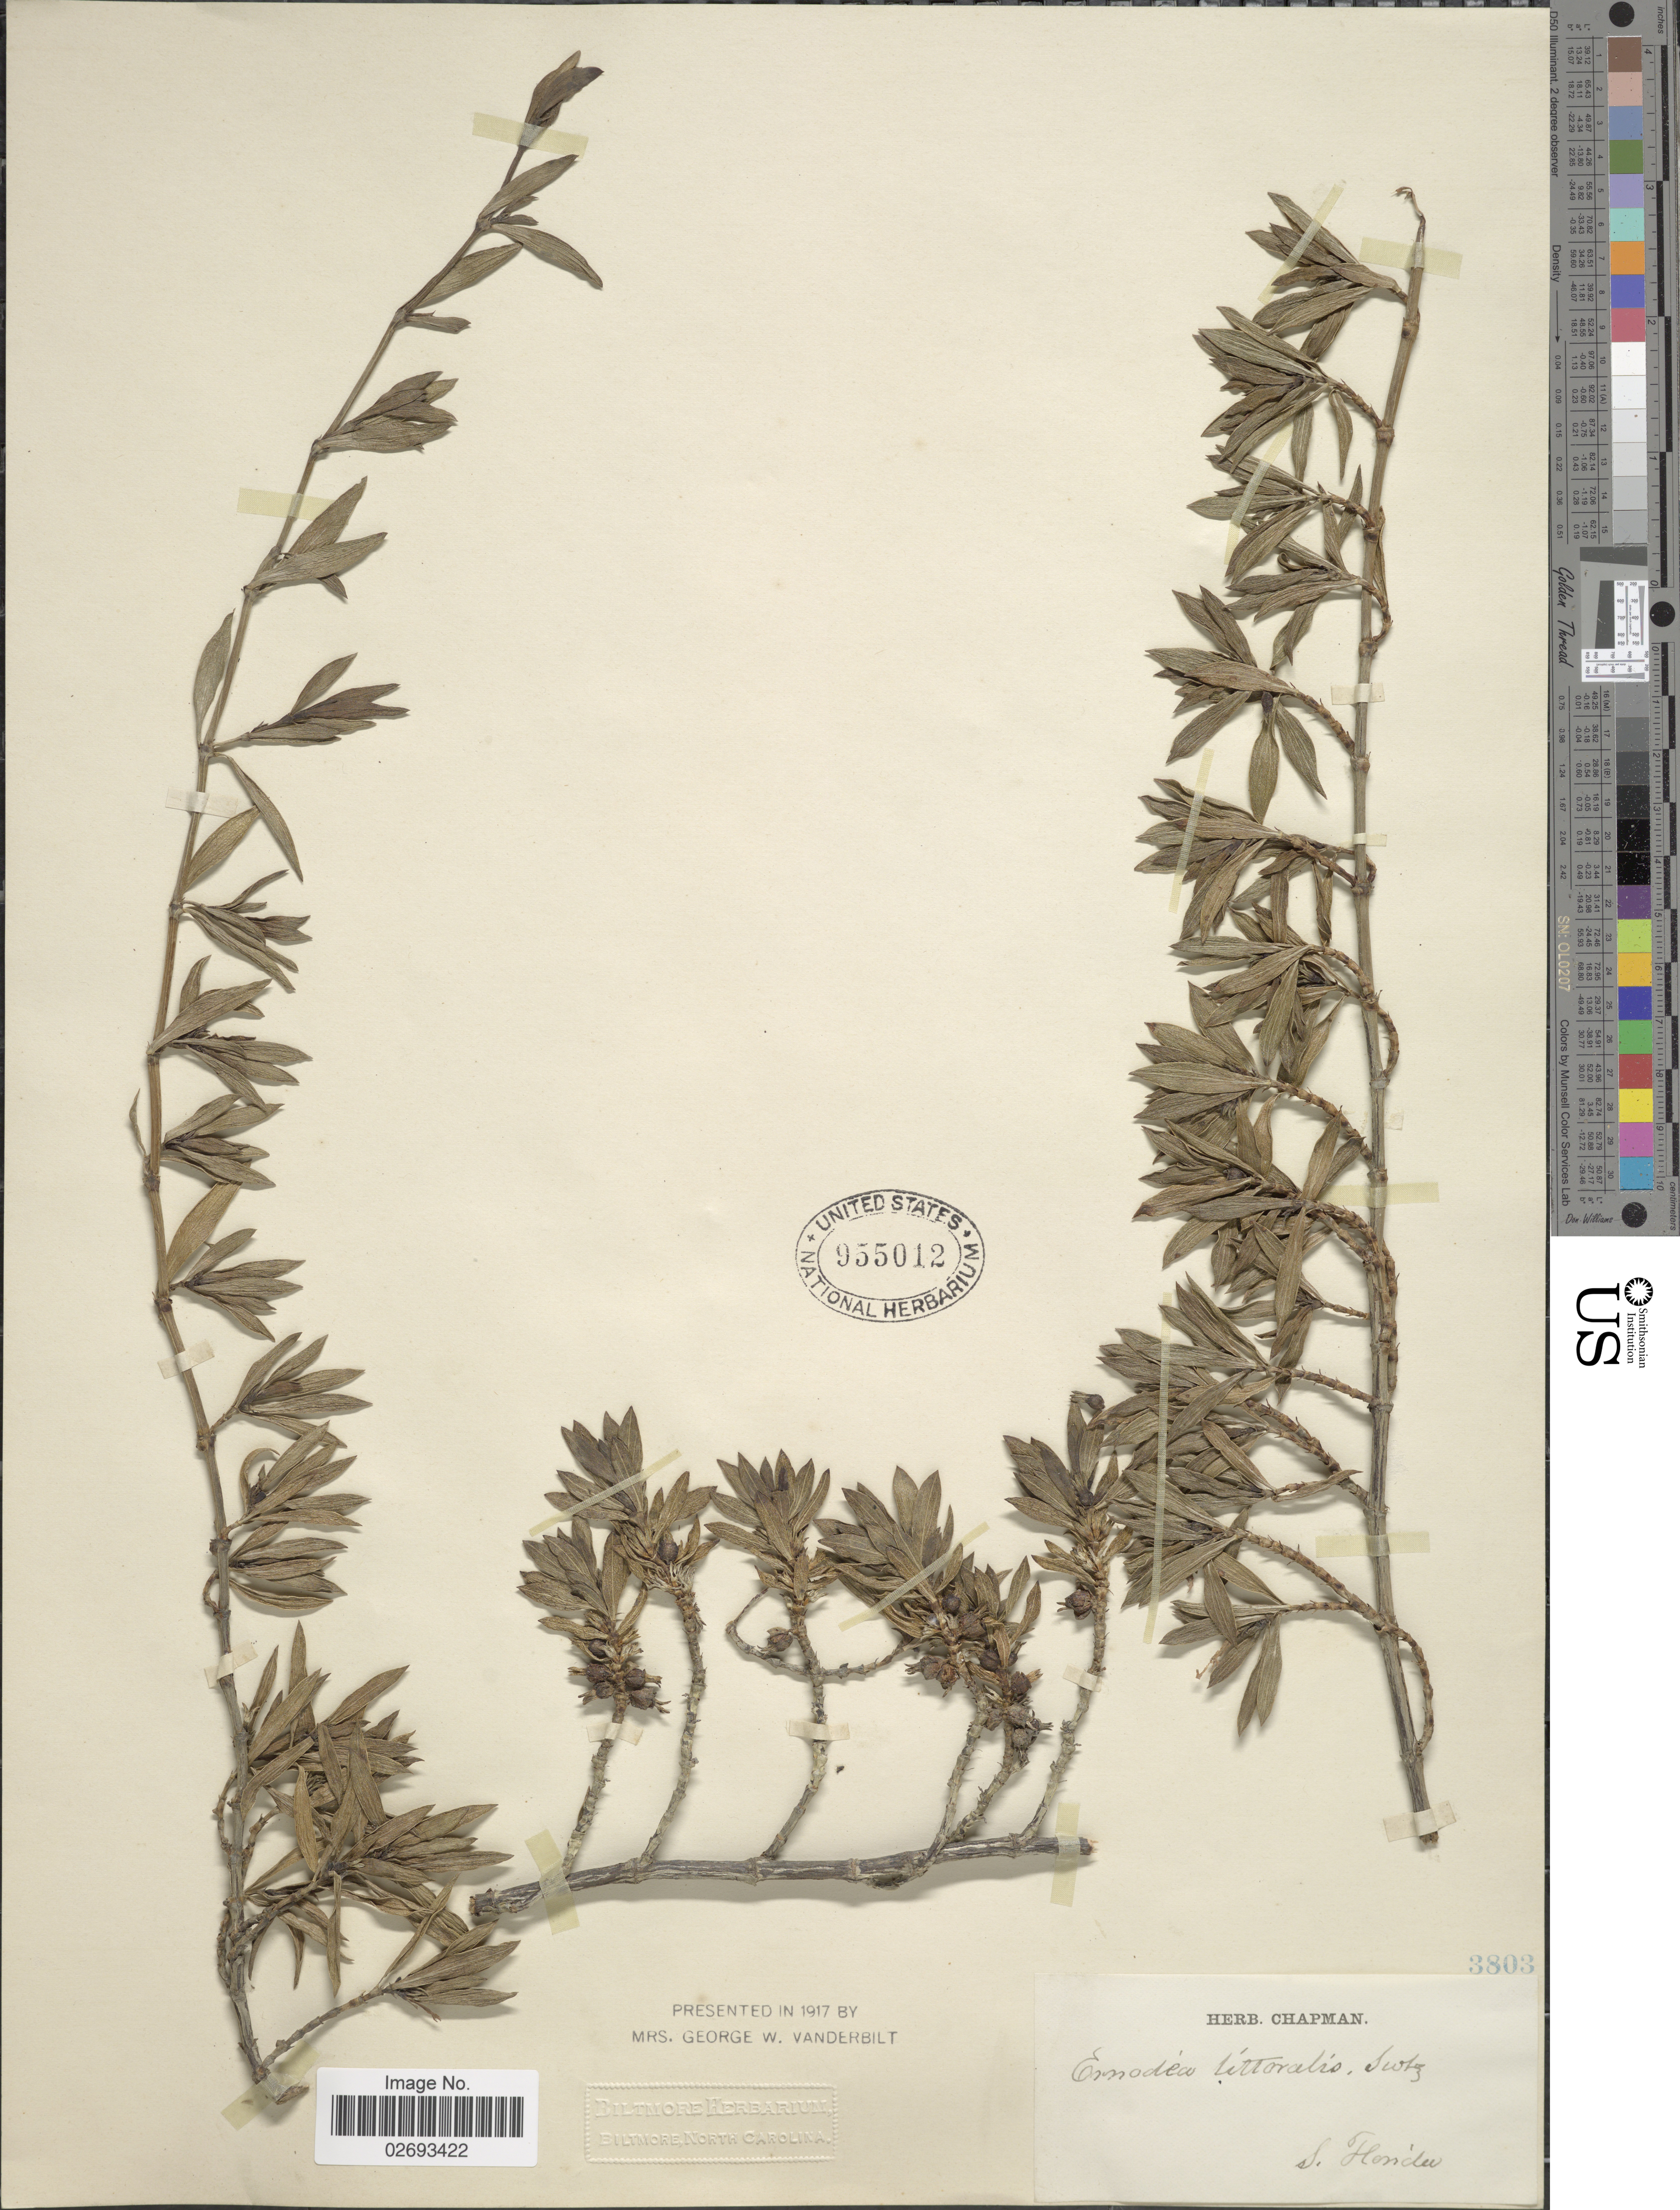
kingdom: Plantae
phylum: Tracheophyta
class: Magnoliopsida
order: Gentianales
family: Rubiaceae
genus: Ernodea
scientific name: Ernodea littoralis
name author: Sw.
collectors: ex herb. Chapman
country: United States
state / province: Florida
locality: S. Florida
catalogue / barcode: US 955012